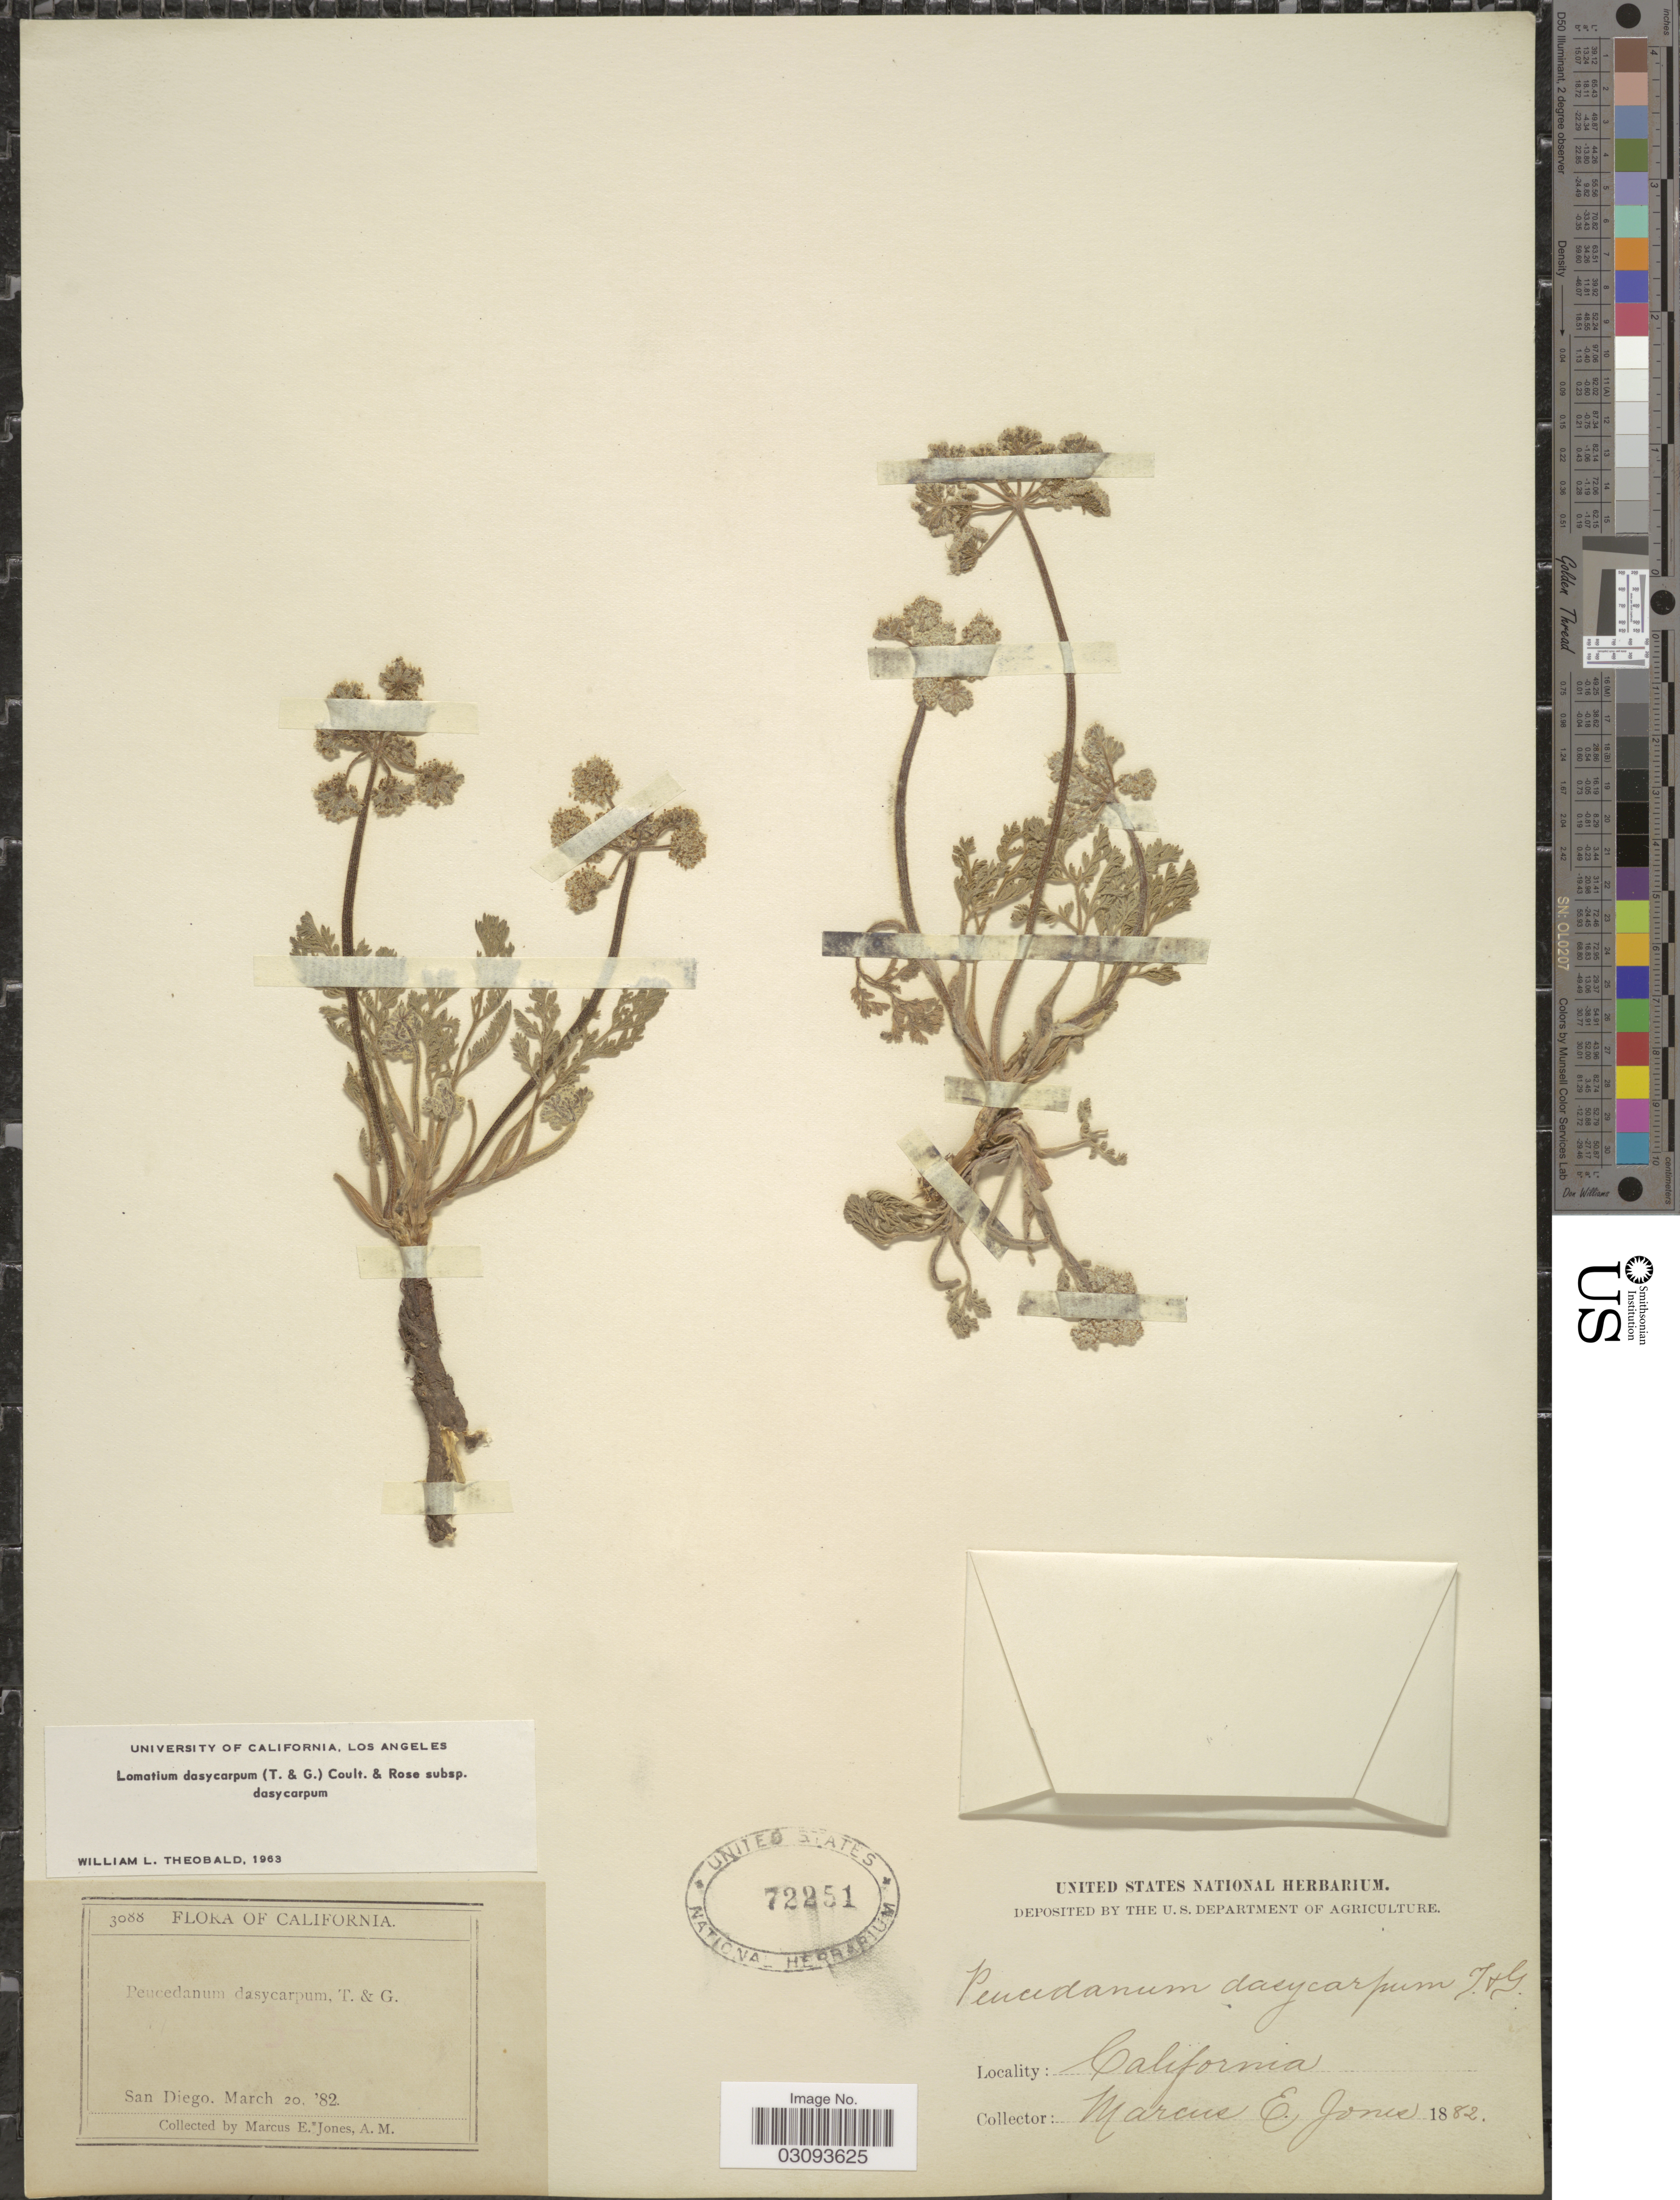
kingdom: Plantae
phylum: Tracheophyta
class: Magnoliopsida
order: Apiales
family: Apiaceae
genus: Lomatium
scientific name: Lomatium dasycarpum subsp. dasycarpum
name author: (Torr.) J.M. Coult. & Rose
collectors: M. E. Jones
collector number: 3088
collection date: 1882-03-20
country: United States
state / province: California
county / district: San Diego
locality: San Diego.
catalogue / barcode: US 72251